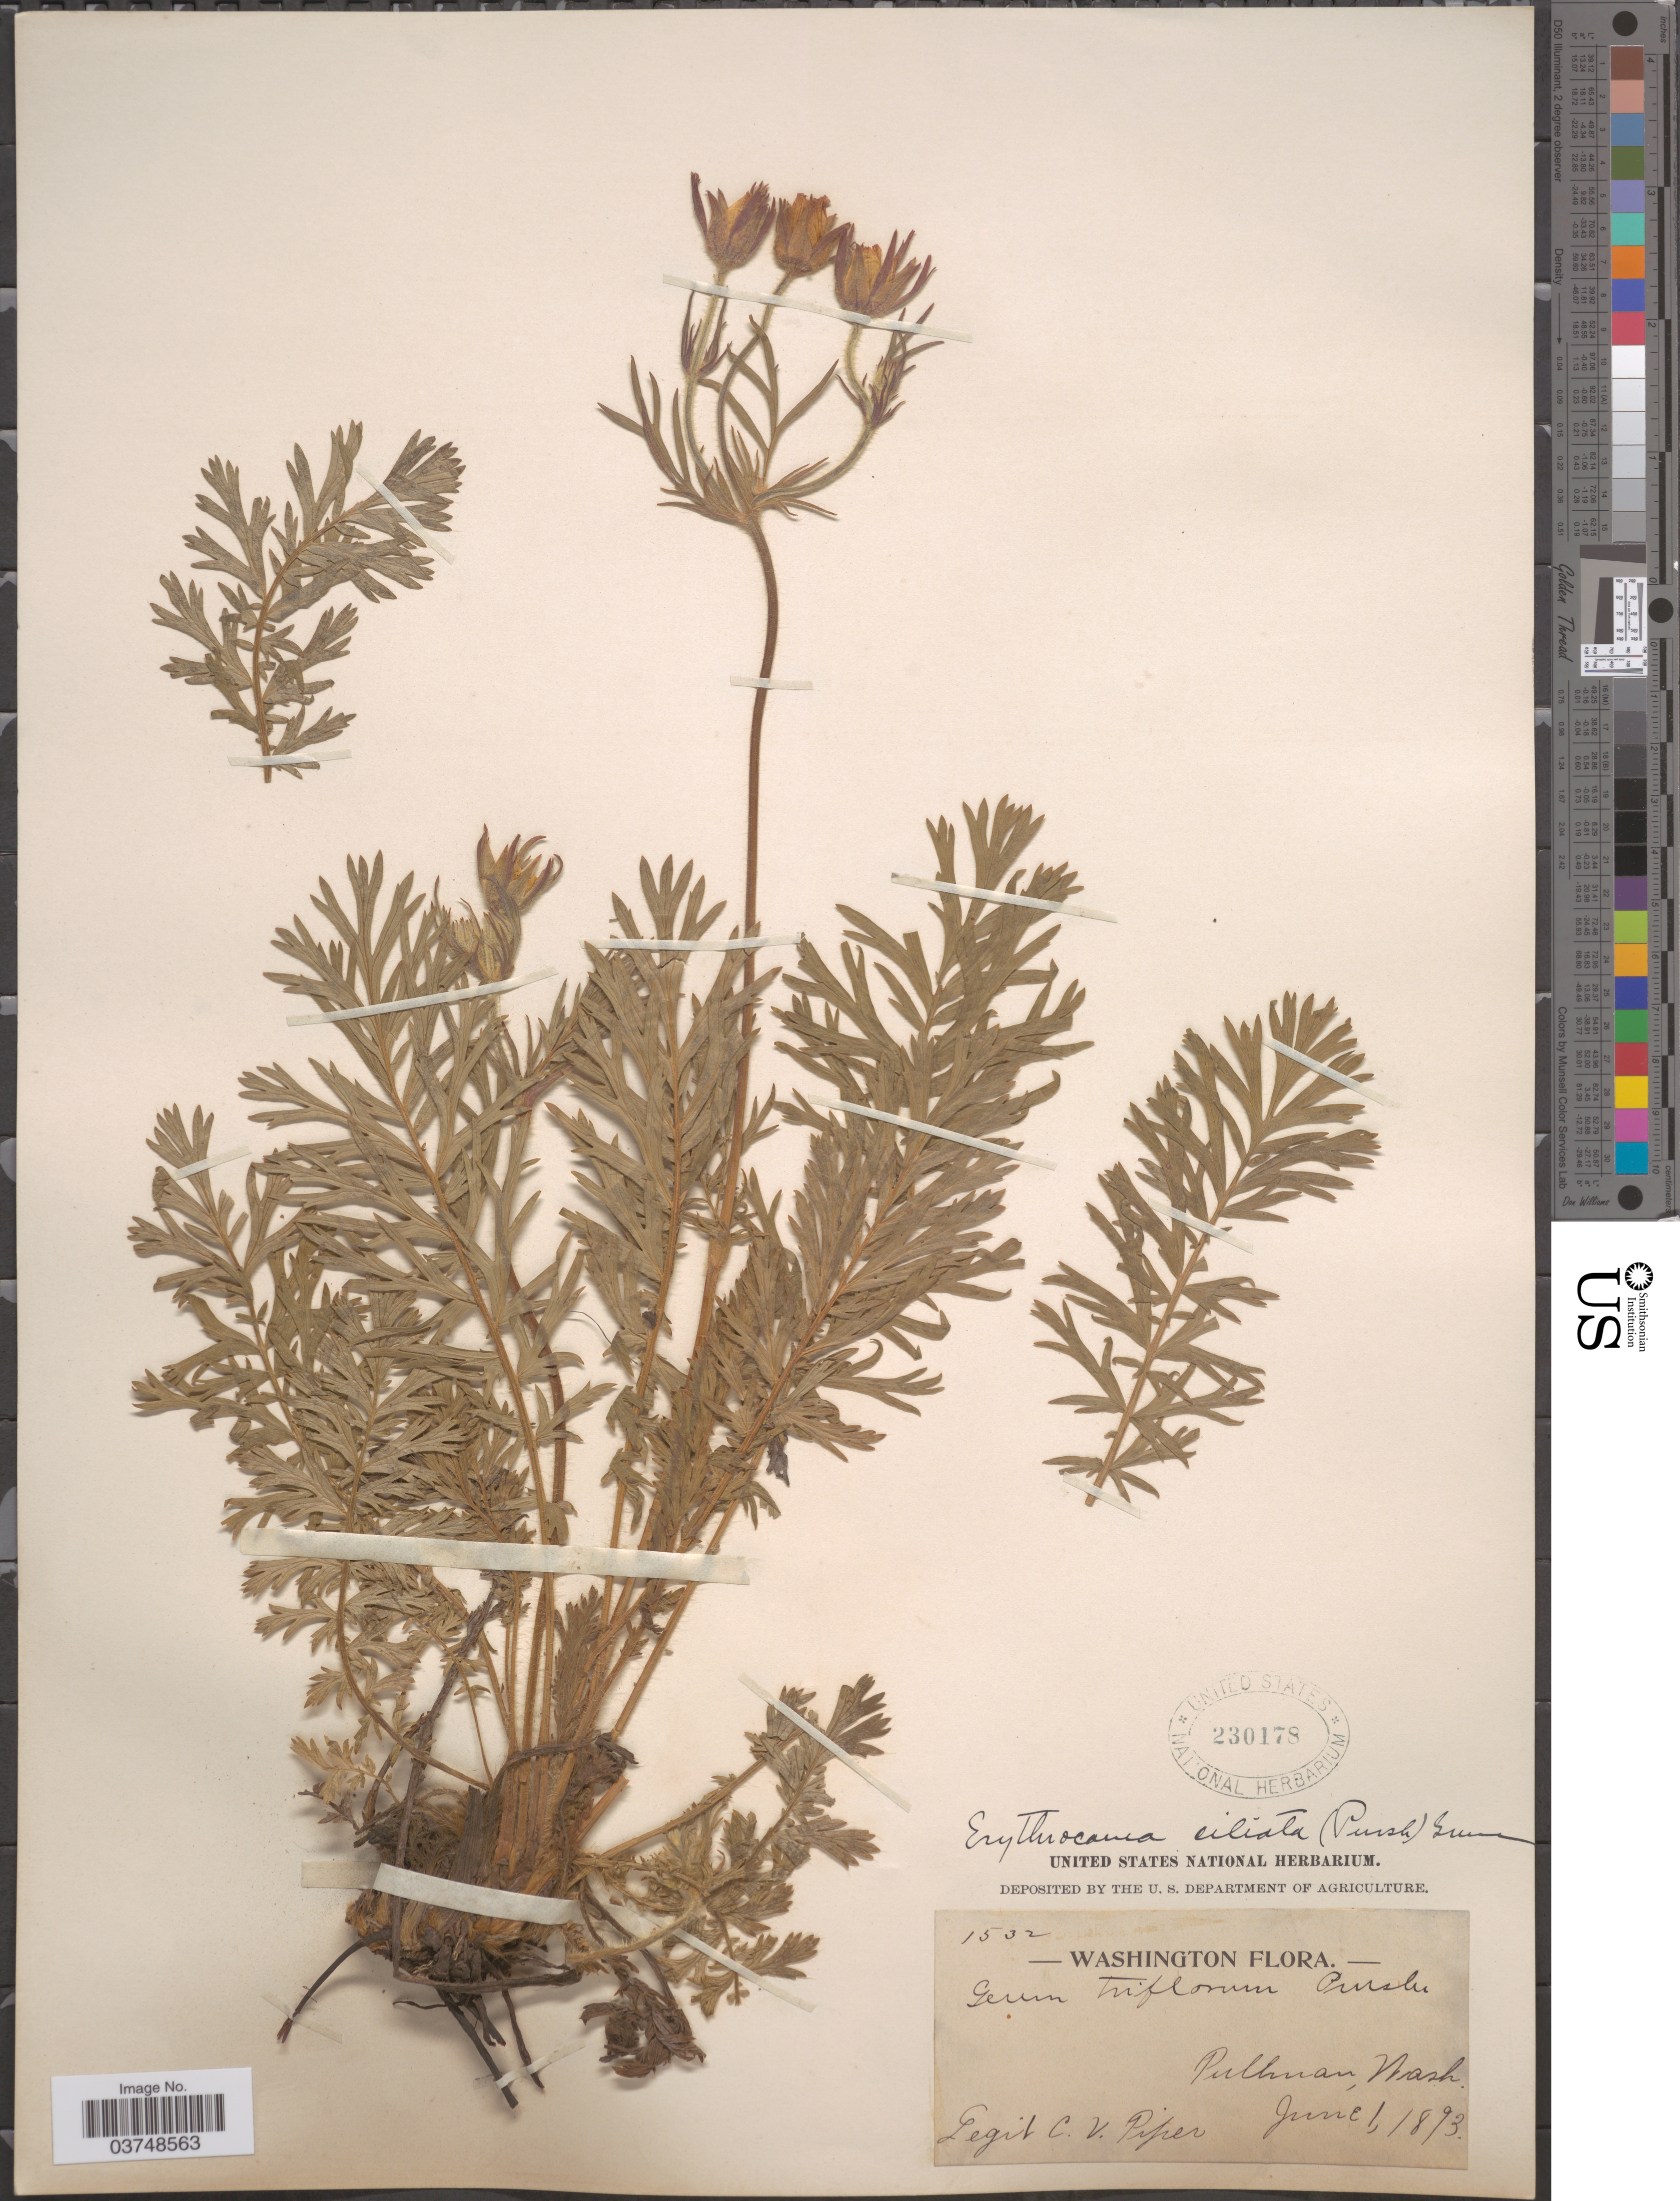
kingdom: Plantae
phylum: Tracheophyta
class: Magnoliopsida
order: Rosales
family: Rosaceae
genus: Geum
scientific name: Geum triflorum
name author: Pursh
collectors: C. V. Piper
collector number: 1532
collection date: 1893-06-01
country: United States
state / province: Washington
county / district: Whitman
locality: Pullman.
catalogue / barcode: US 230178